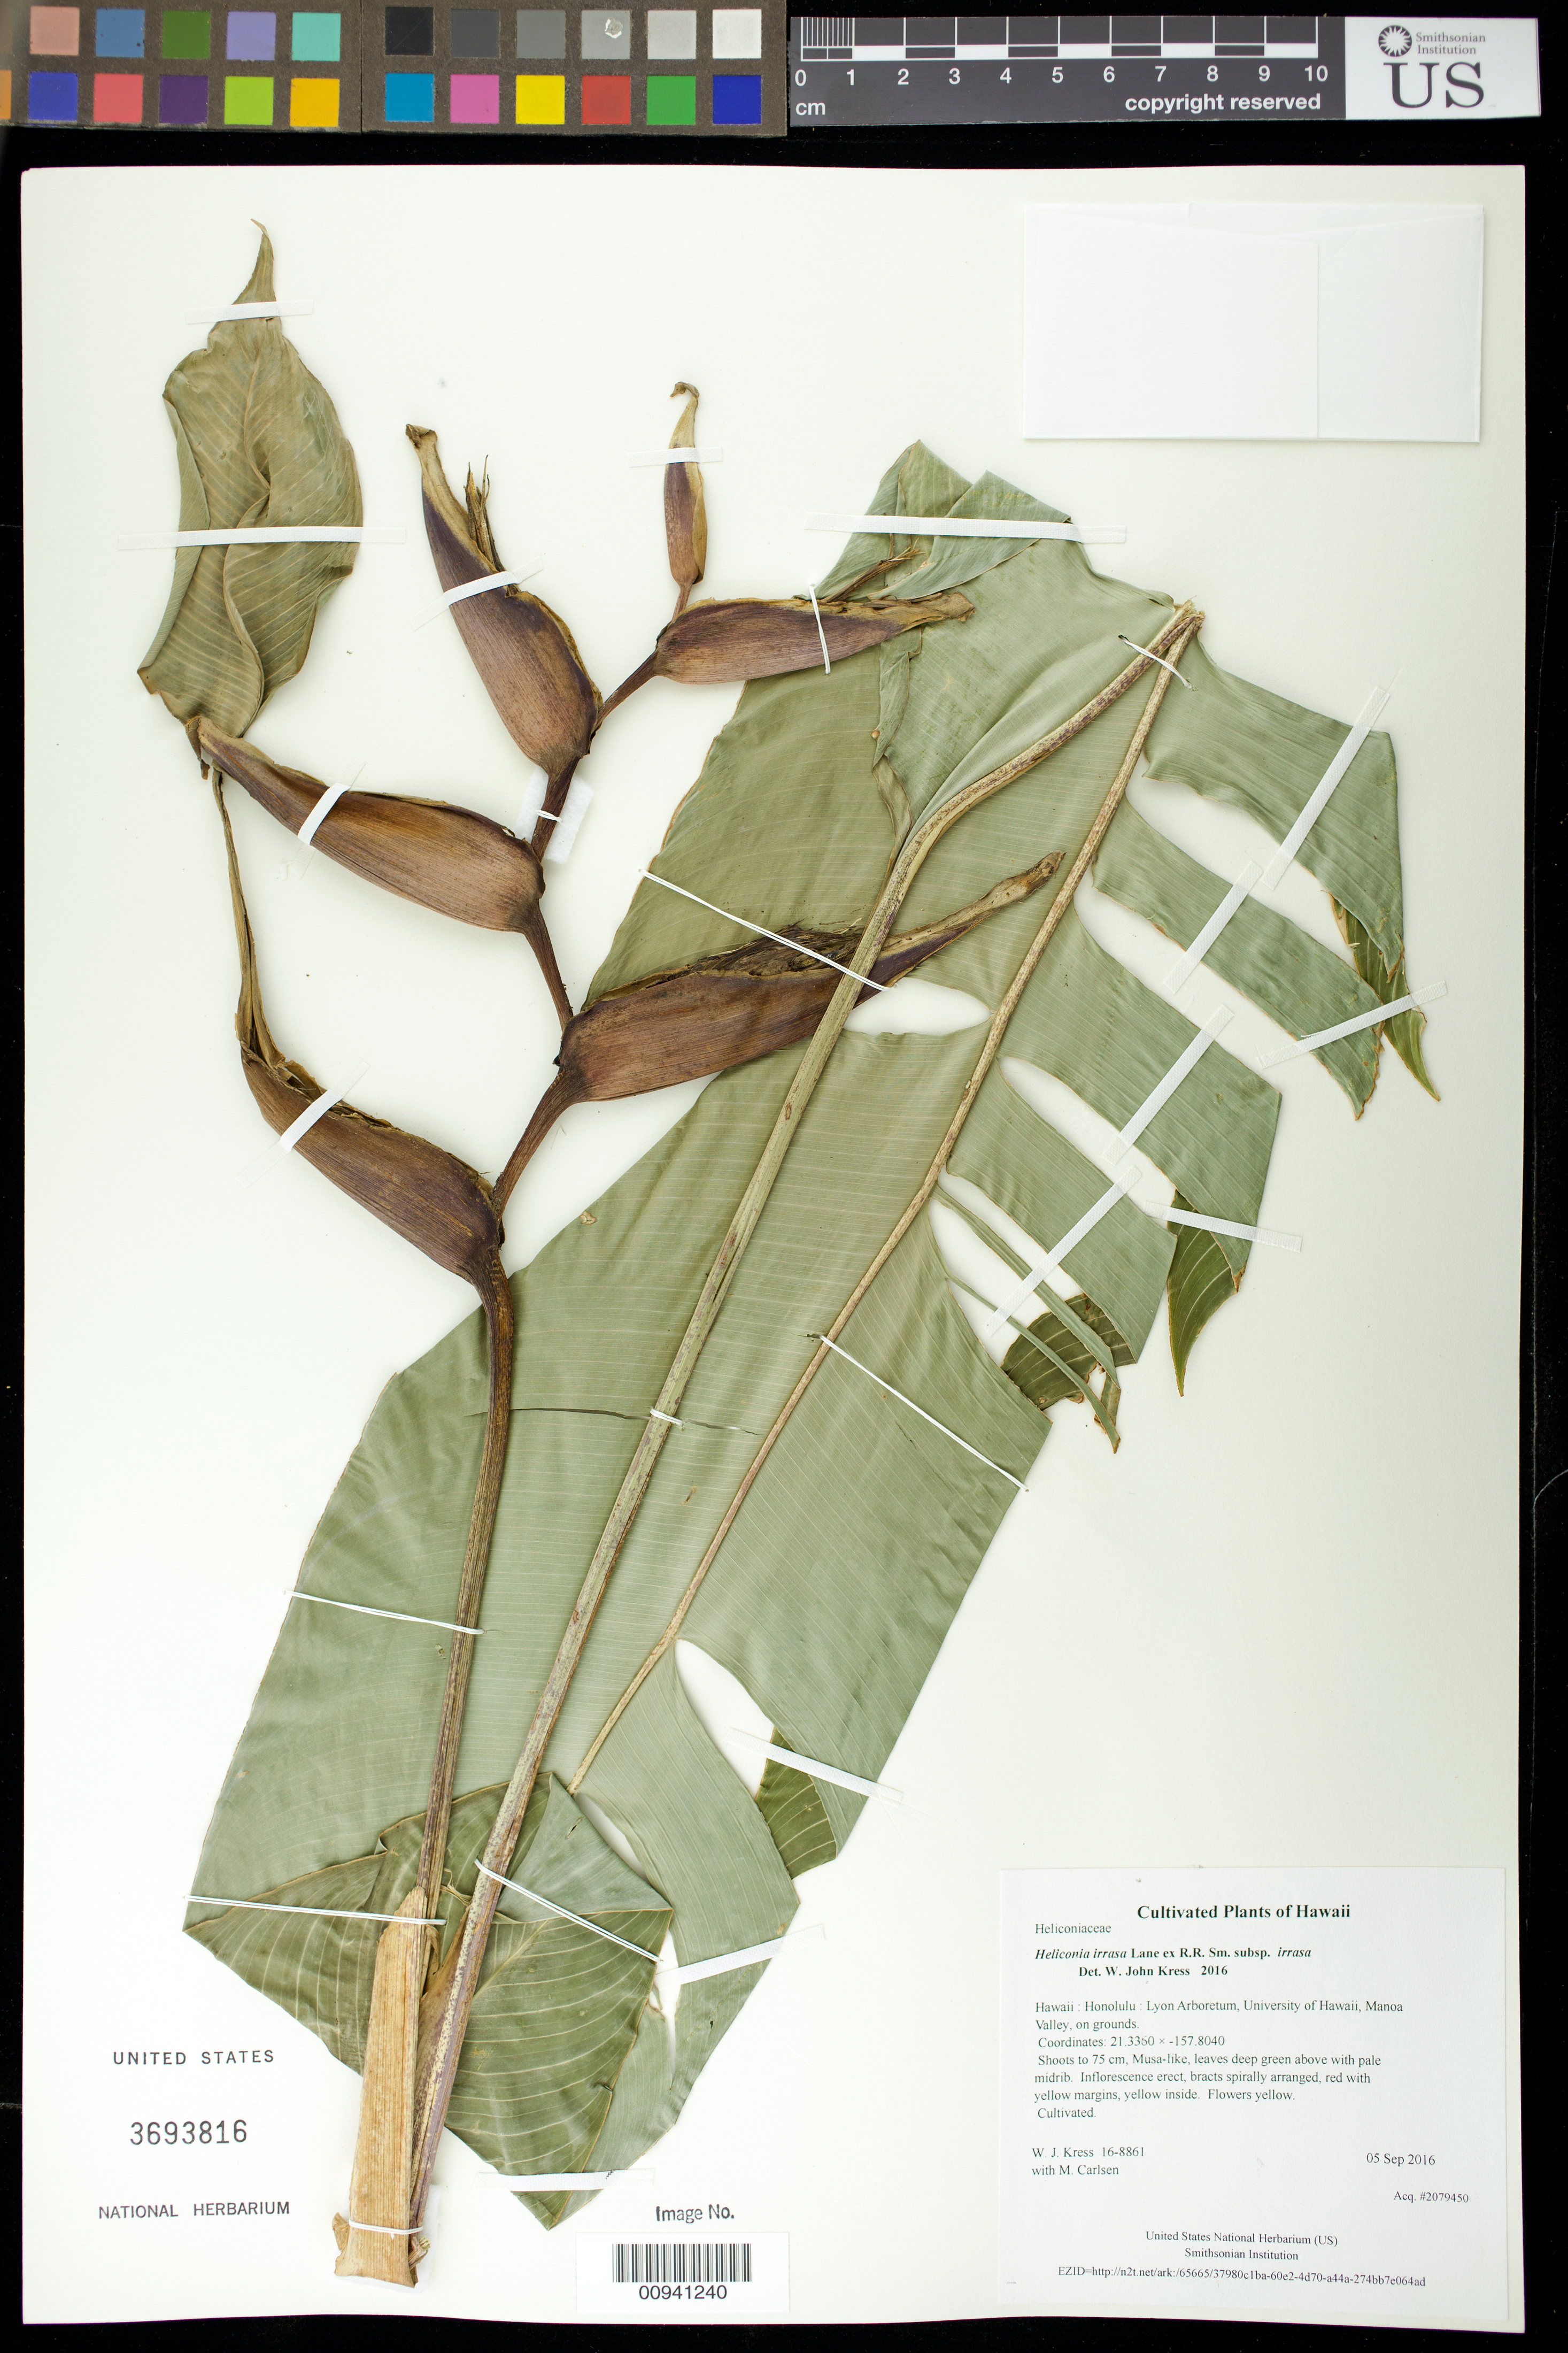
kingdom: Plantae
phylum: Tracheophyta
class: Liliopsida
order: Zingiberales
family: Heliconiaceae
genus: Heliconia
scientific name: Heliconia irrasa subsp. irrasa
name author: Lane ex R.R. Sm.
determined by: Kress, W. J., (US), Smithsonian Institution - National Museum of Natural History (UNITED STATES)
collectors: W. J. Kress & M. M. Carlsen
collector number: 16-8861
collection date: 2016-09-05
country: United States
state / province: Hawaii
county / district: Honolulu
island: Oahu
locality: Lyon Arboretum, University of Hawaii, Manoa Valley, on grounds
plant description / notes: Frozen tissue stored in Biorepository at AG5NN26; dried tissue stored at AG5NN25.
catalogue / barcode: US 3693816